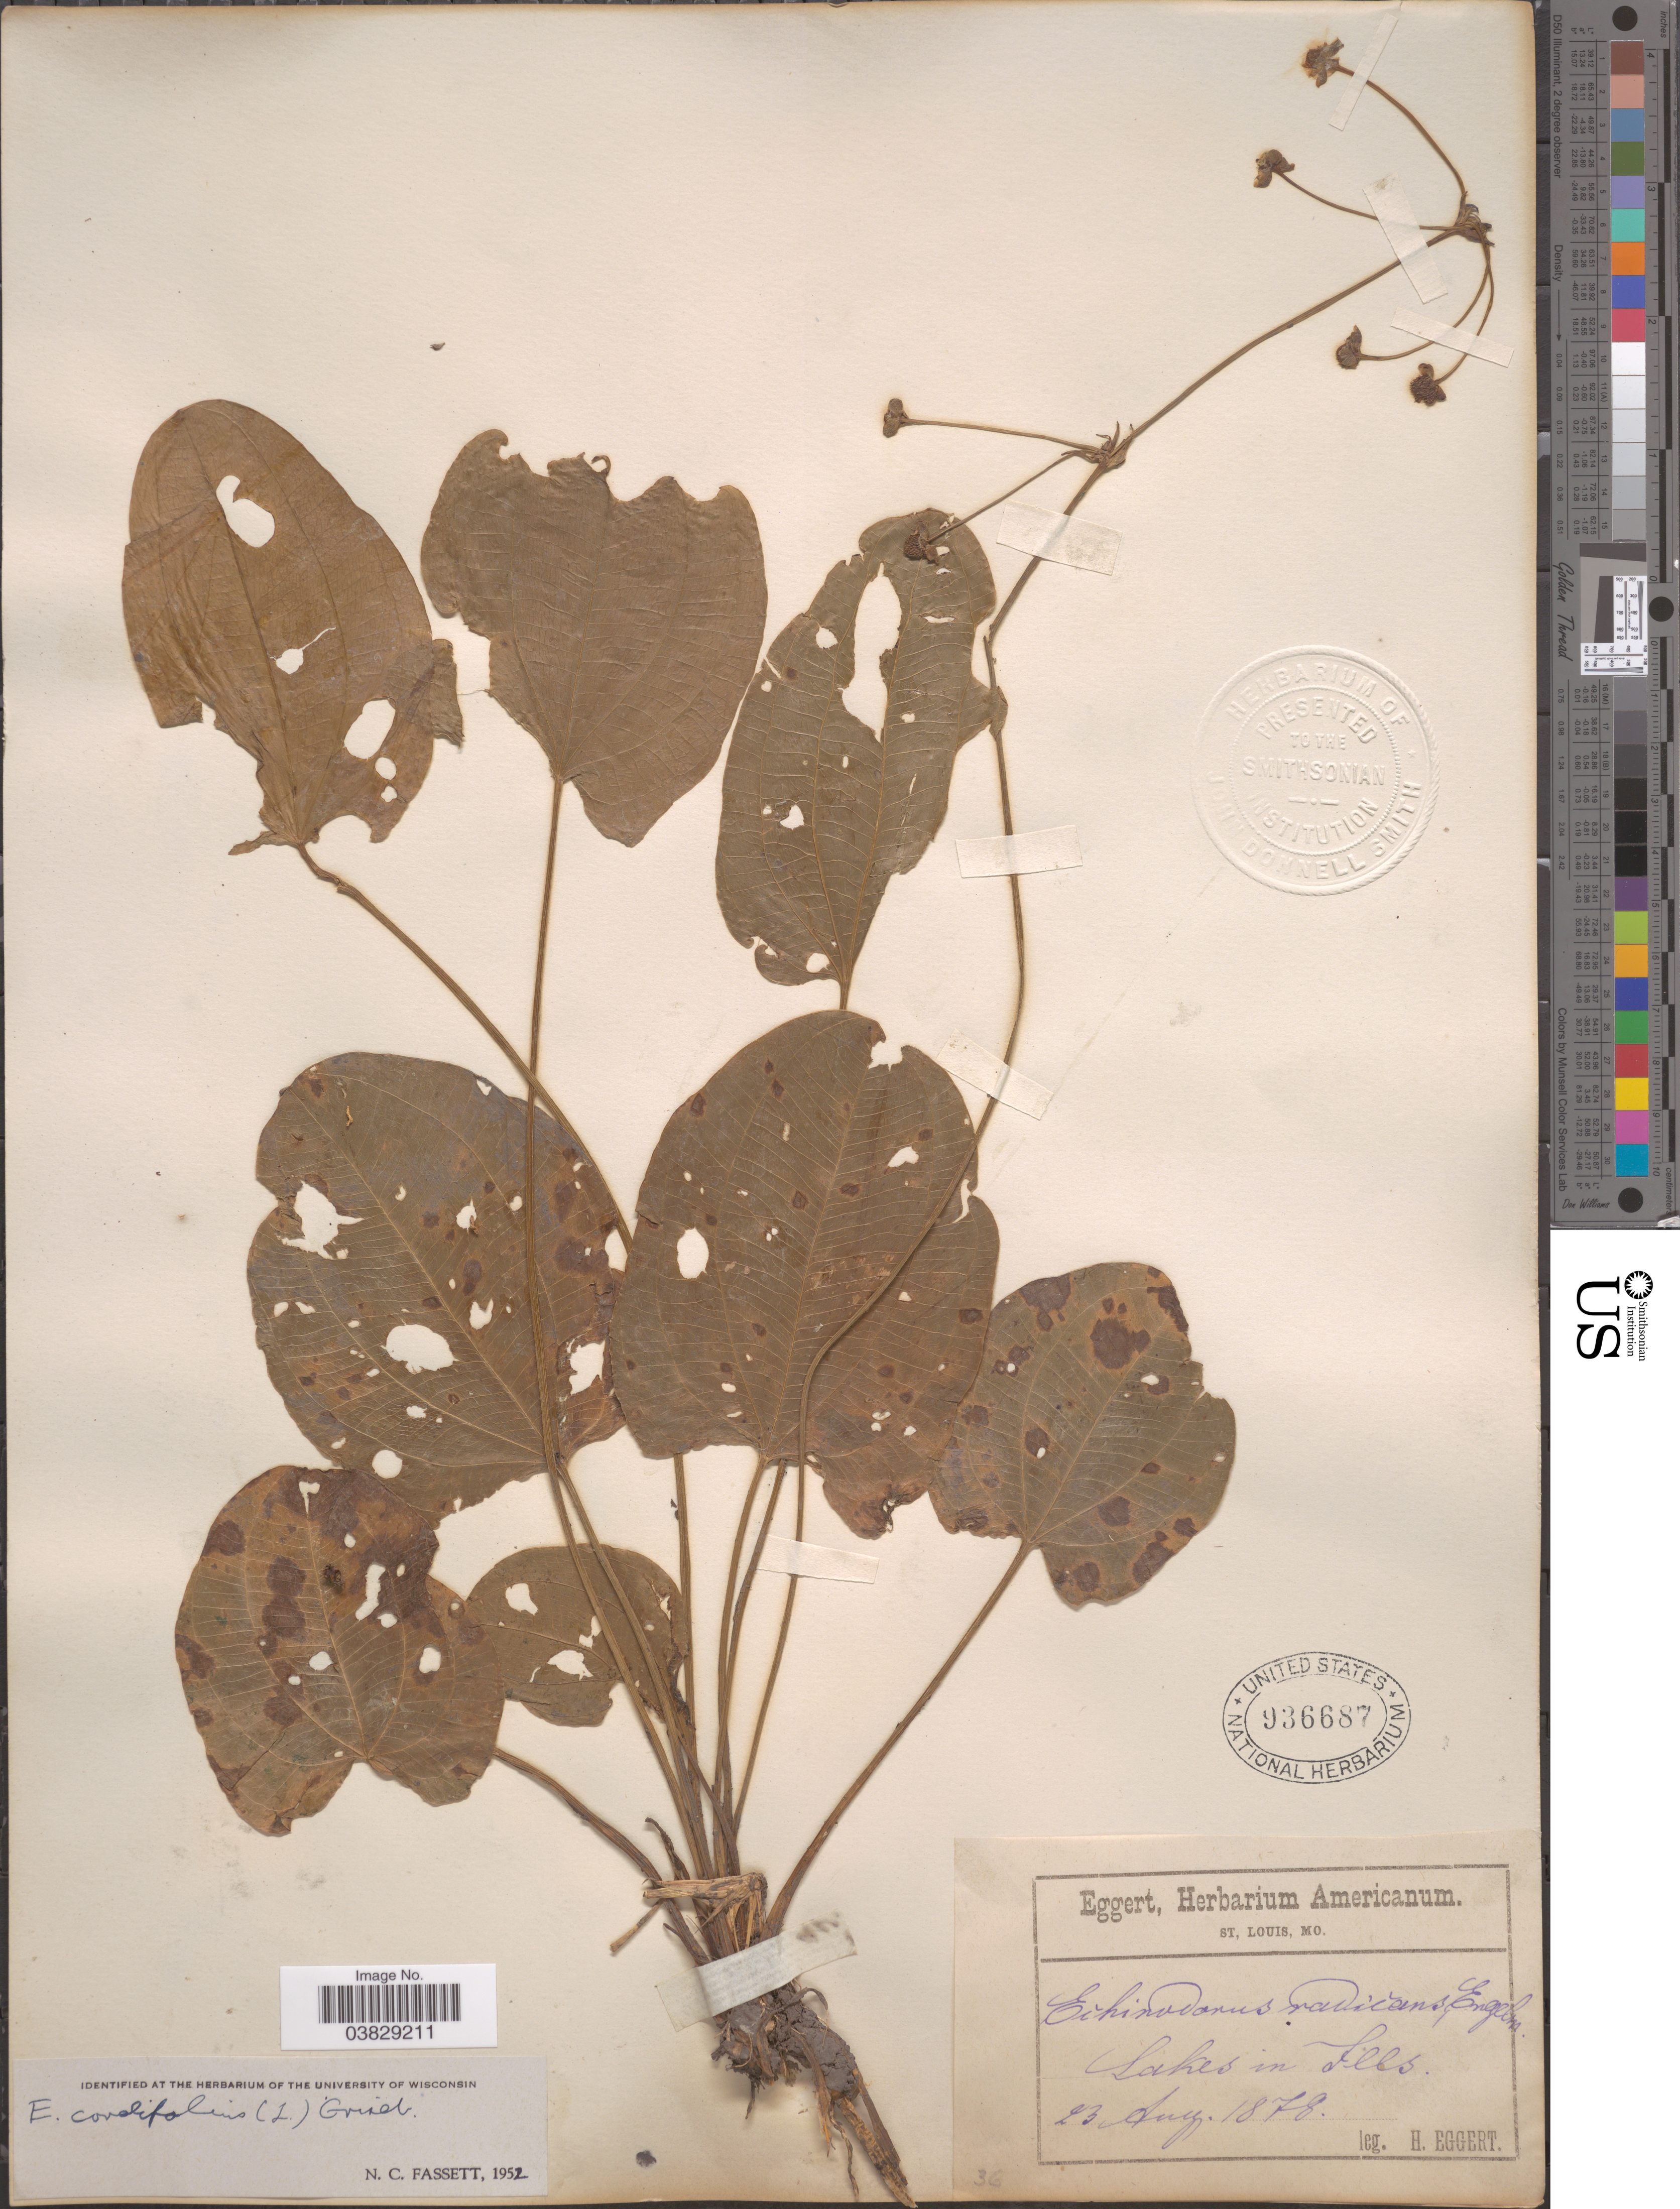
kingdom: Plantae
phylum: Tracheophyta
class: Liliopsida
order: Alismatales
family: Alismataceae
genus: Echinodorus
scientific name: Echinodorus cordifolius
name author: (L.) Griseb.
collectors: H. Eggert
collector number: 36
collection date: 1878-08-23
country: United States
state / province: Illinois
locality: Lakes in Ills.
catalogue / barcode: US 936687